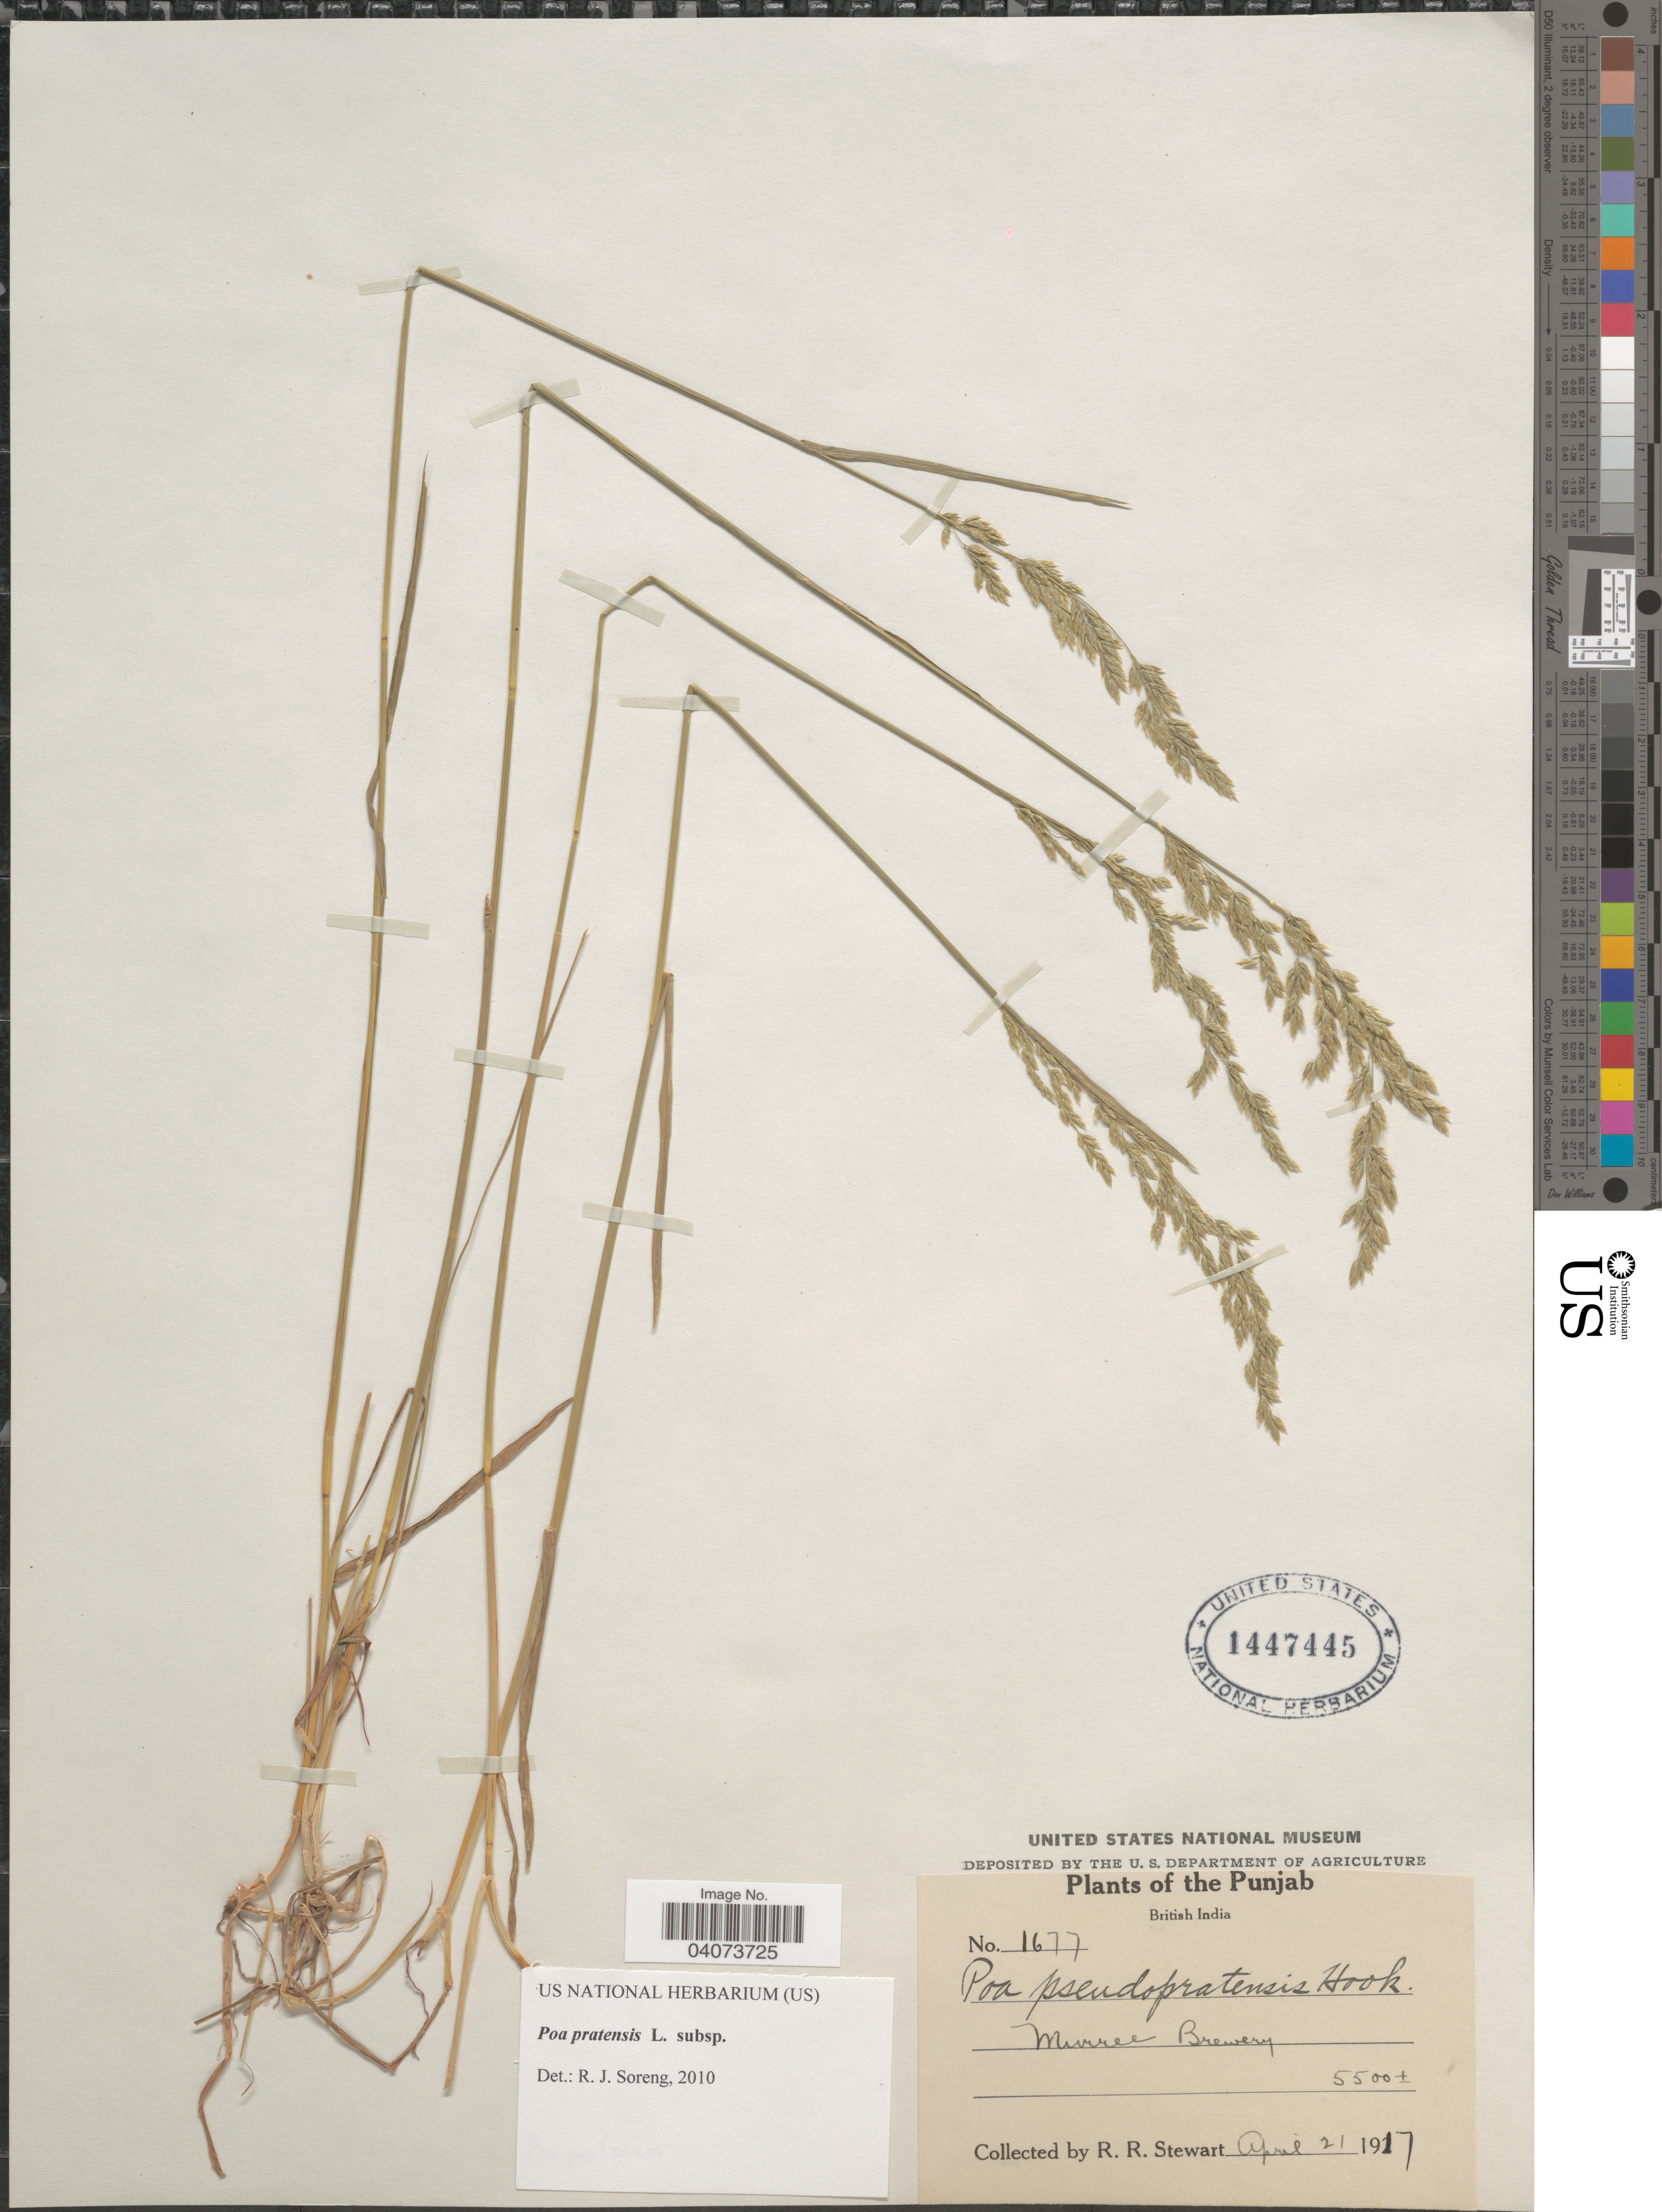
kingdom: Plantae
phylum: Tracheophyta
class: Liliopsida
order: Poales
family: Poaceae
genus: Poa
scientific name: Poa pratensis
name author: L.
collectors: R. Stewart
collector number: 1677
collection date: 1917-04-21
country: Pakistan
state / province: Punjab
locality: British India. Murree Brewery.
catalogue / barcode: US 1447445